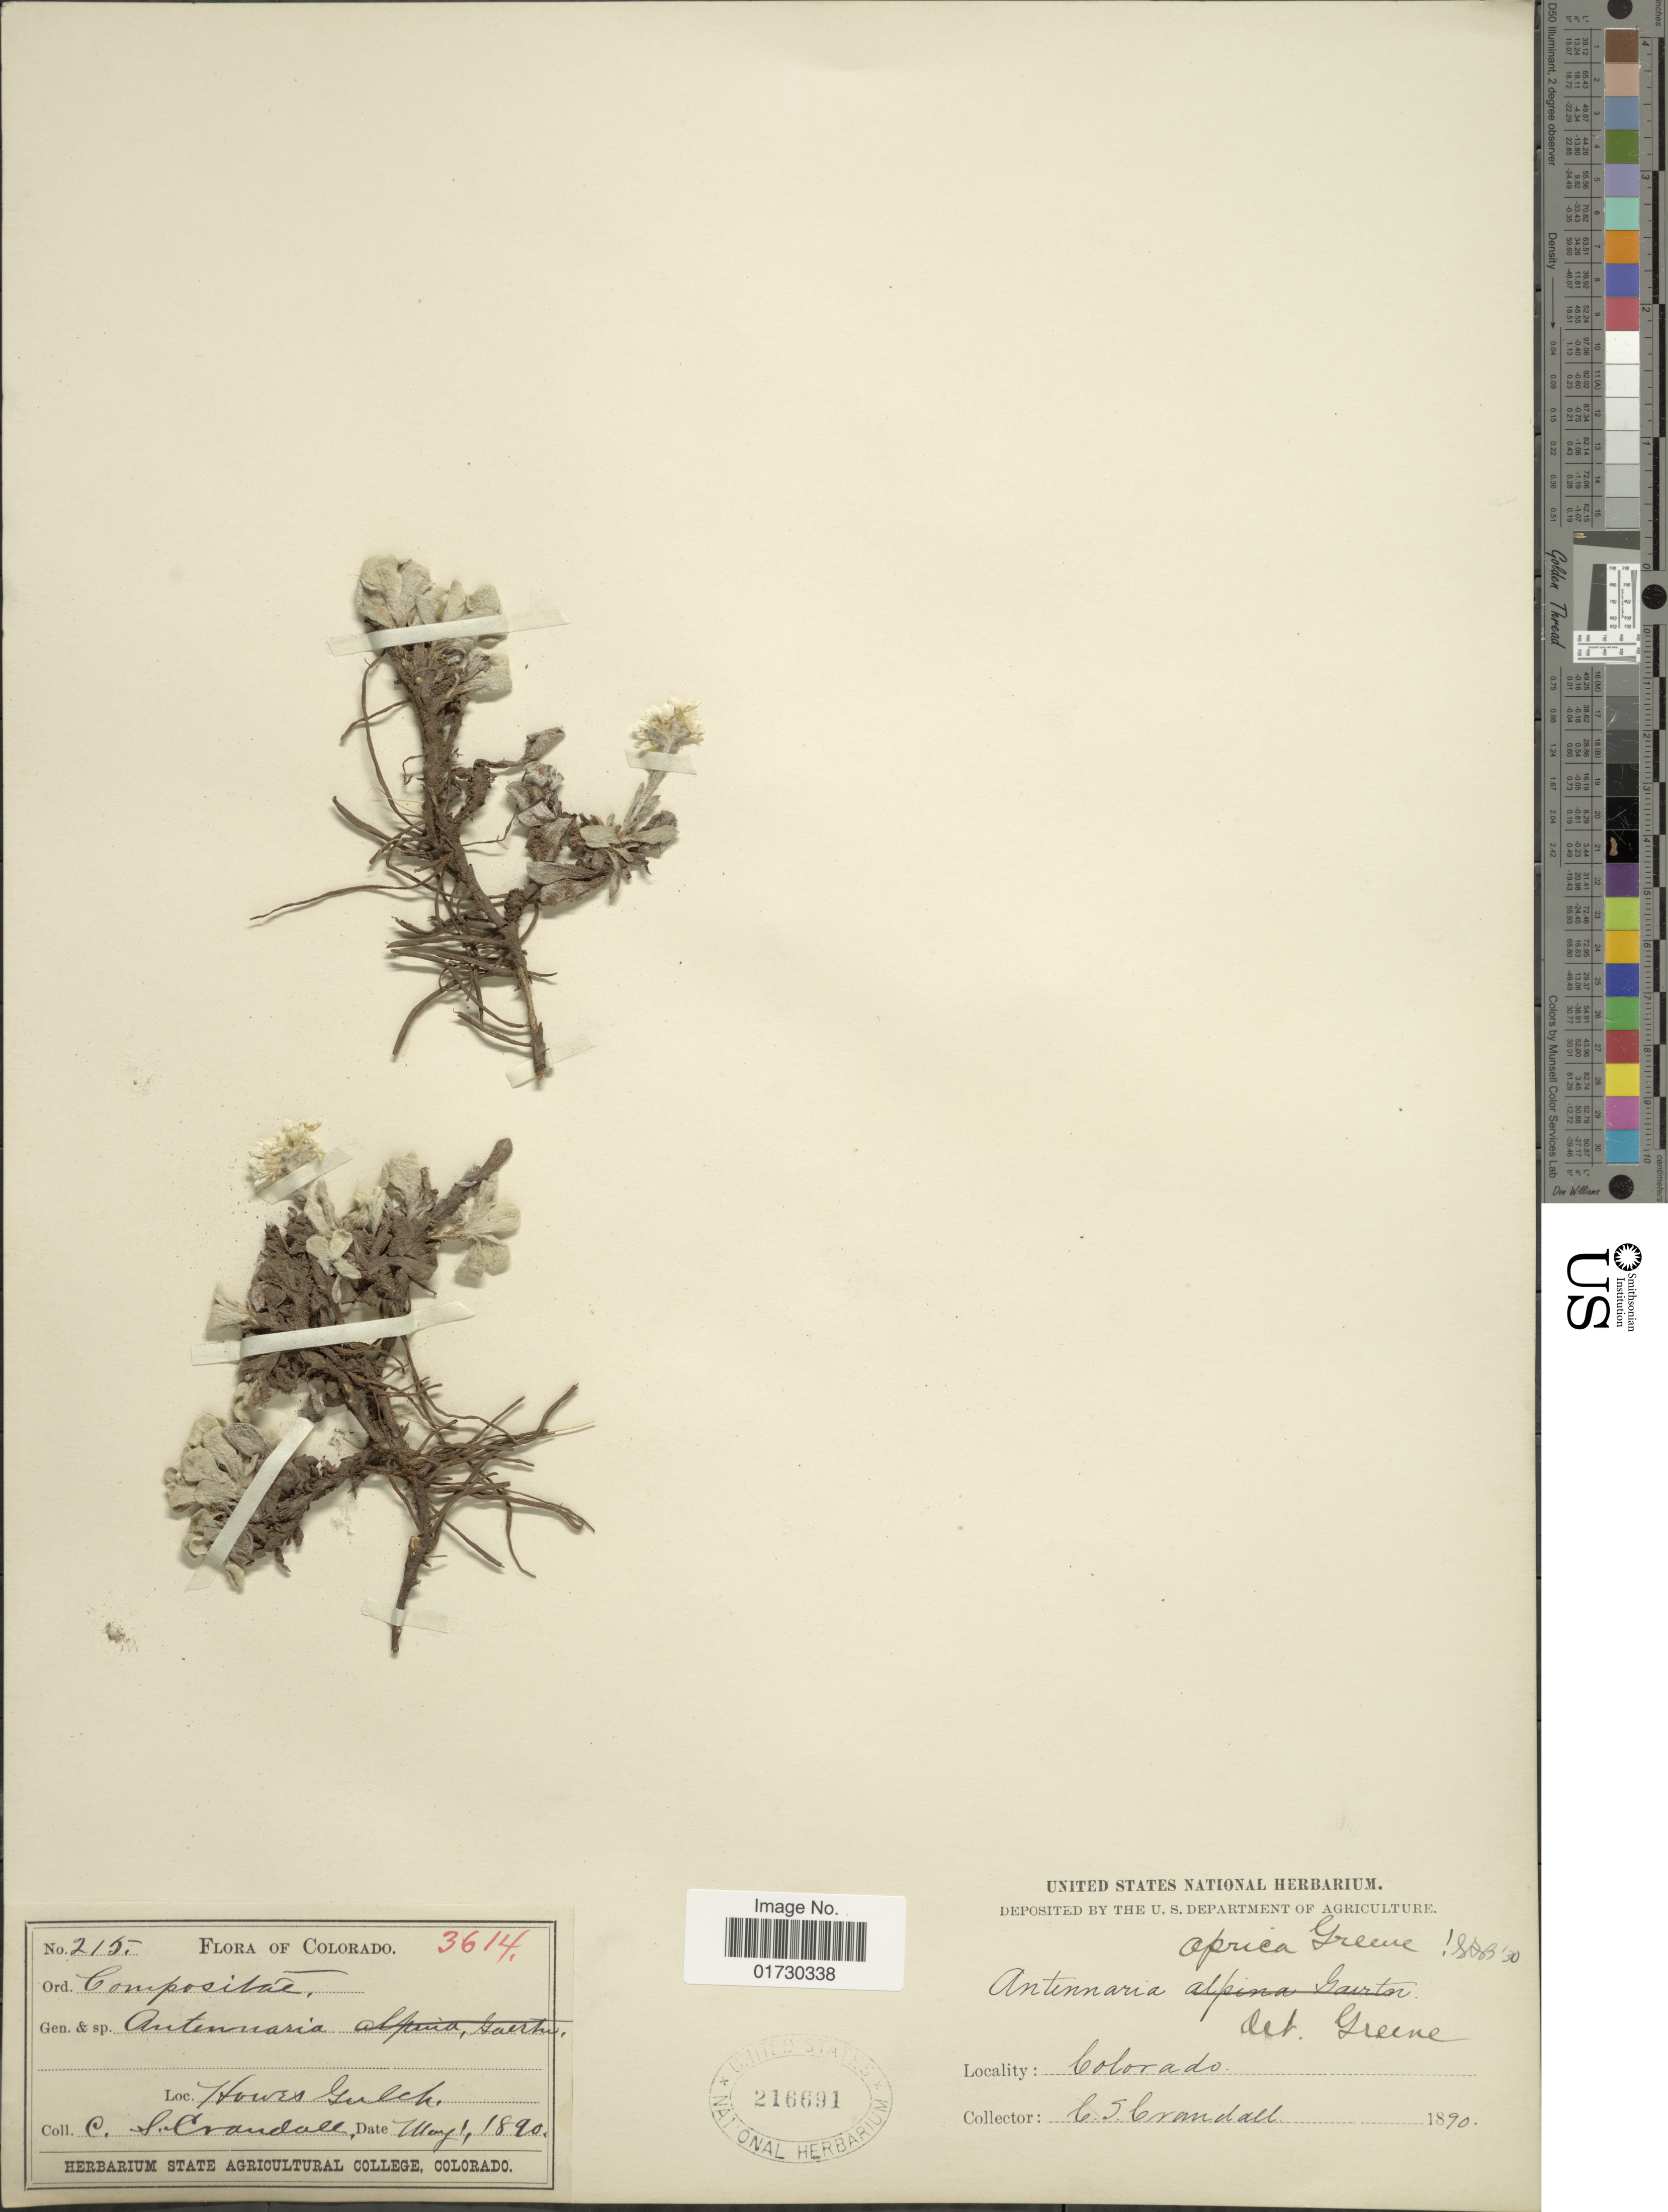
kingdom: Plantae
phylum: Tracheophyta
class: Magnoliopsida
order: Asterales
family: Asteraceae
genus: Antennaria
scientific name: Antennaria aprica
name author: Greene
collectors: C. Crandall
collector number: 215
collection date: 1890-05-01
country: United States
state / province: Colorado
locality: Hours Gulch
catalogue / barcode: US 216691